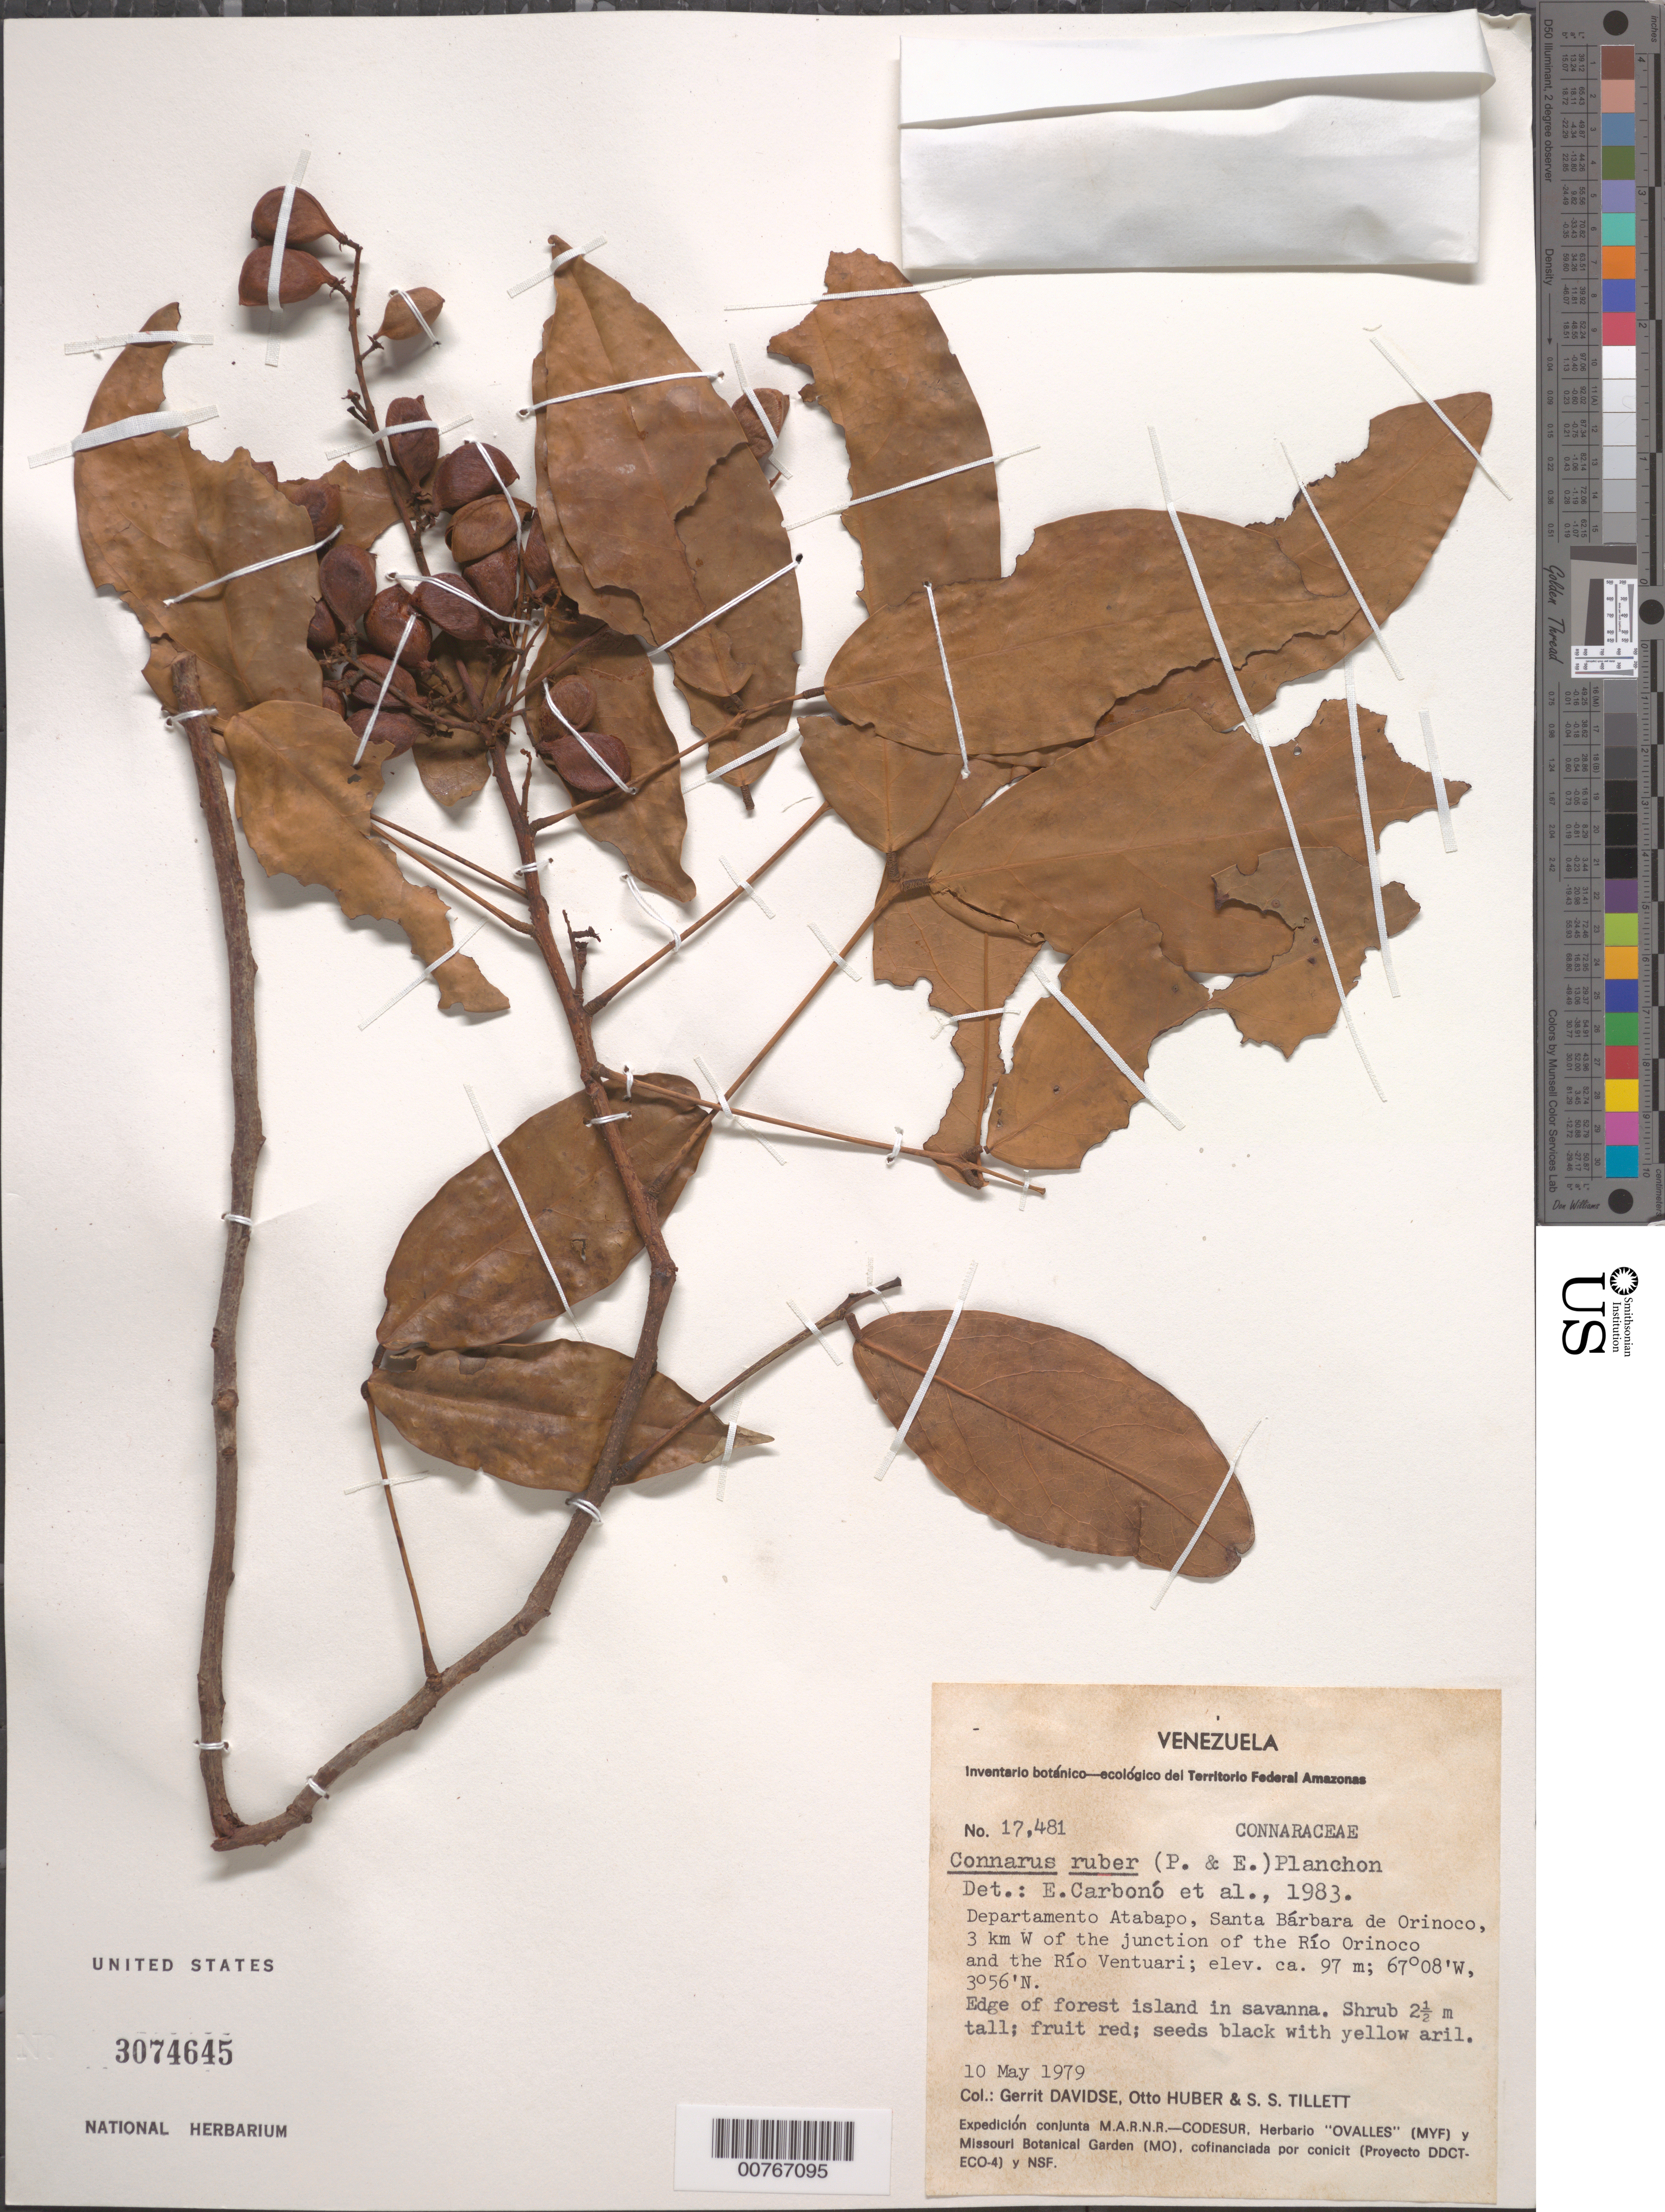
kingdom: Plantae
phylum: Tracheophyta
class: Magnoliopsida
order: Oxalidales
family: Connaraceae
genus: Connarus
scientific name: Connarus ruber var. ruber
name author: (Poepp. & Endl.) Planch.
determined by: Carbonó, E.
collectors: G. Davidse, O. Huber & S. S. Tillett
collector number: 17481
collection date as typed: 10-May-79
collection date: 1979-05-10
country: Venezuela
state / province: Amazonas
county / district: Atabapo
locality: Santa Bárbara de Orinoco, 3 km W of the junction of the Río Orinoco and R. Ventuari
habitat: Edge of forest island in savanna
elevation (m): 97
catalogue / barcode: US 3074645